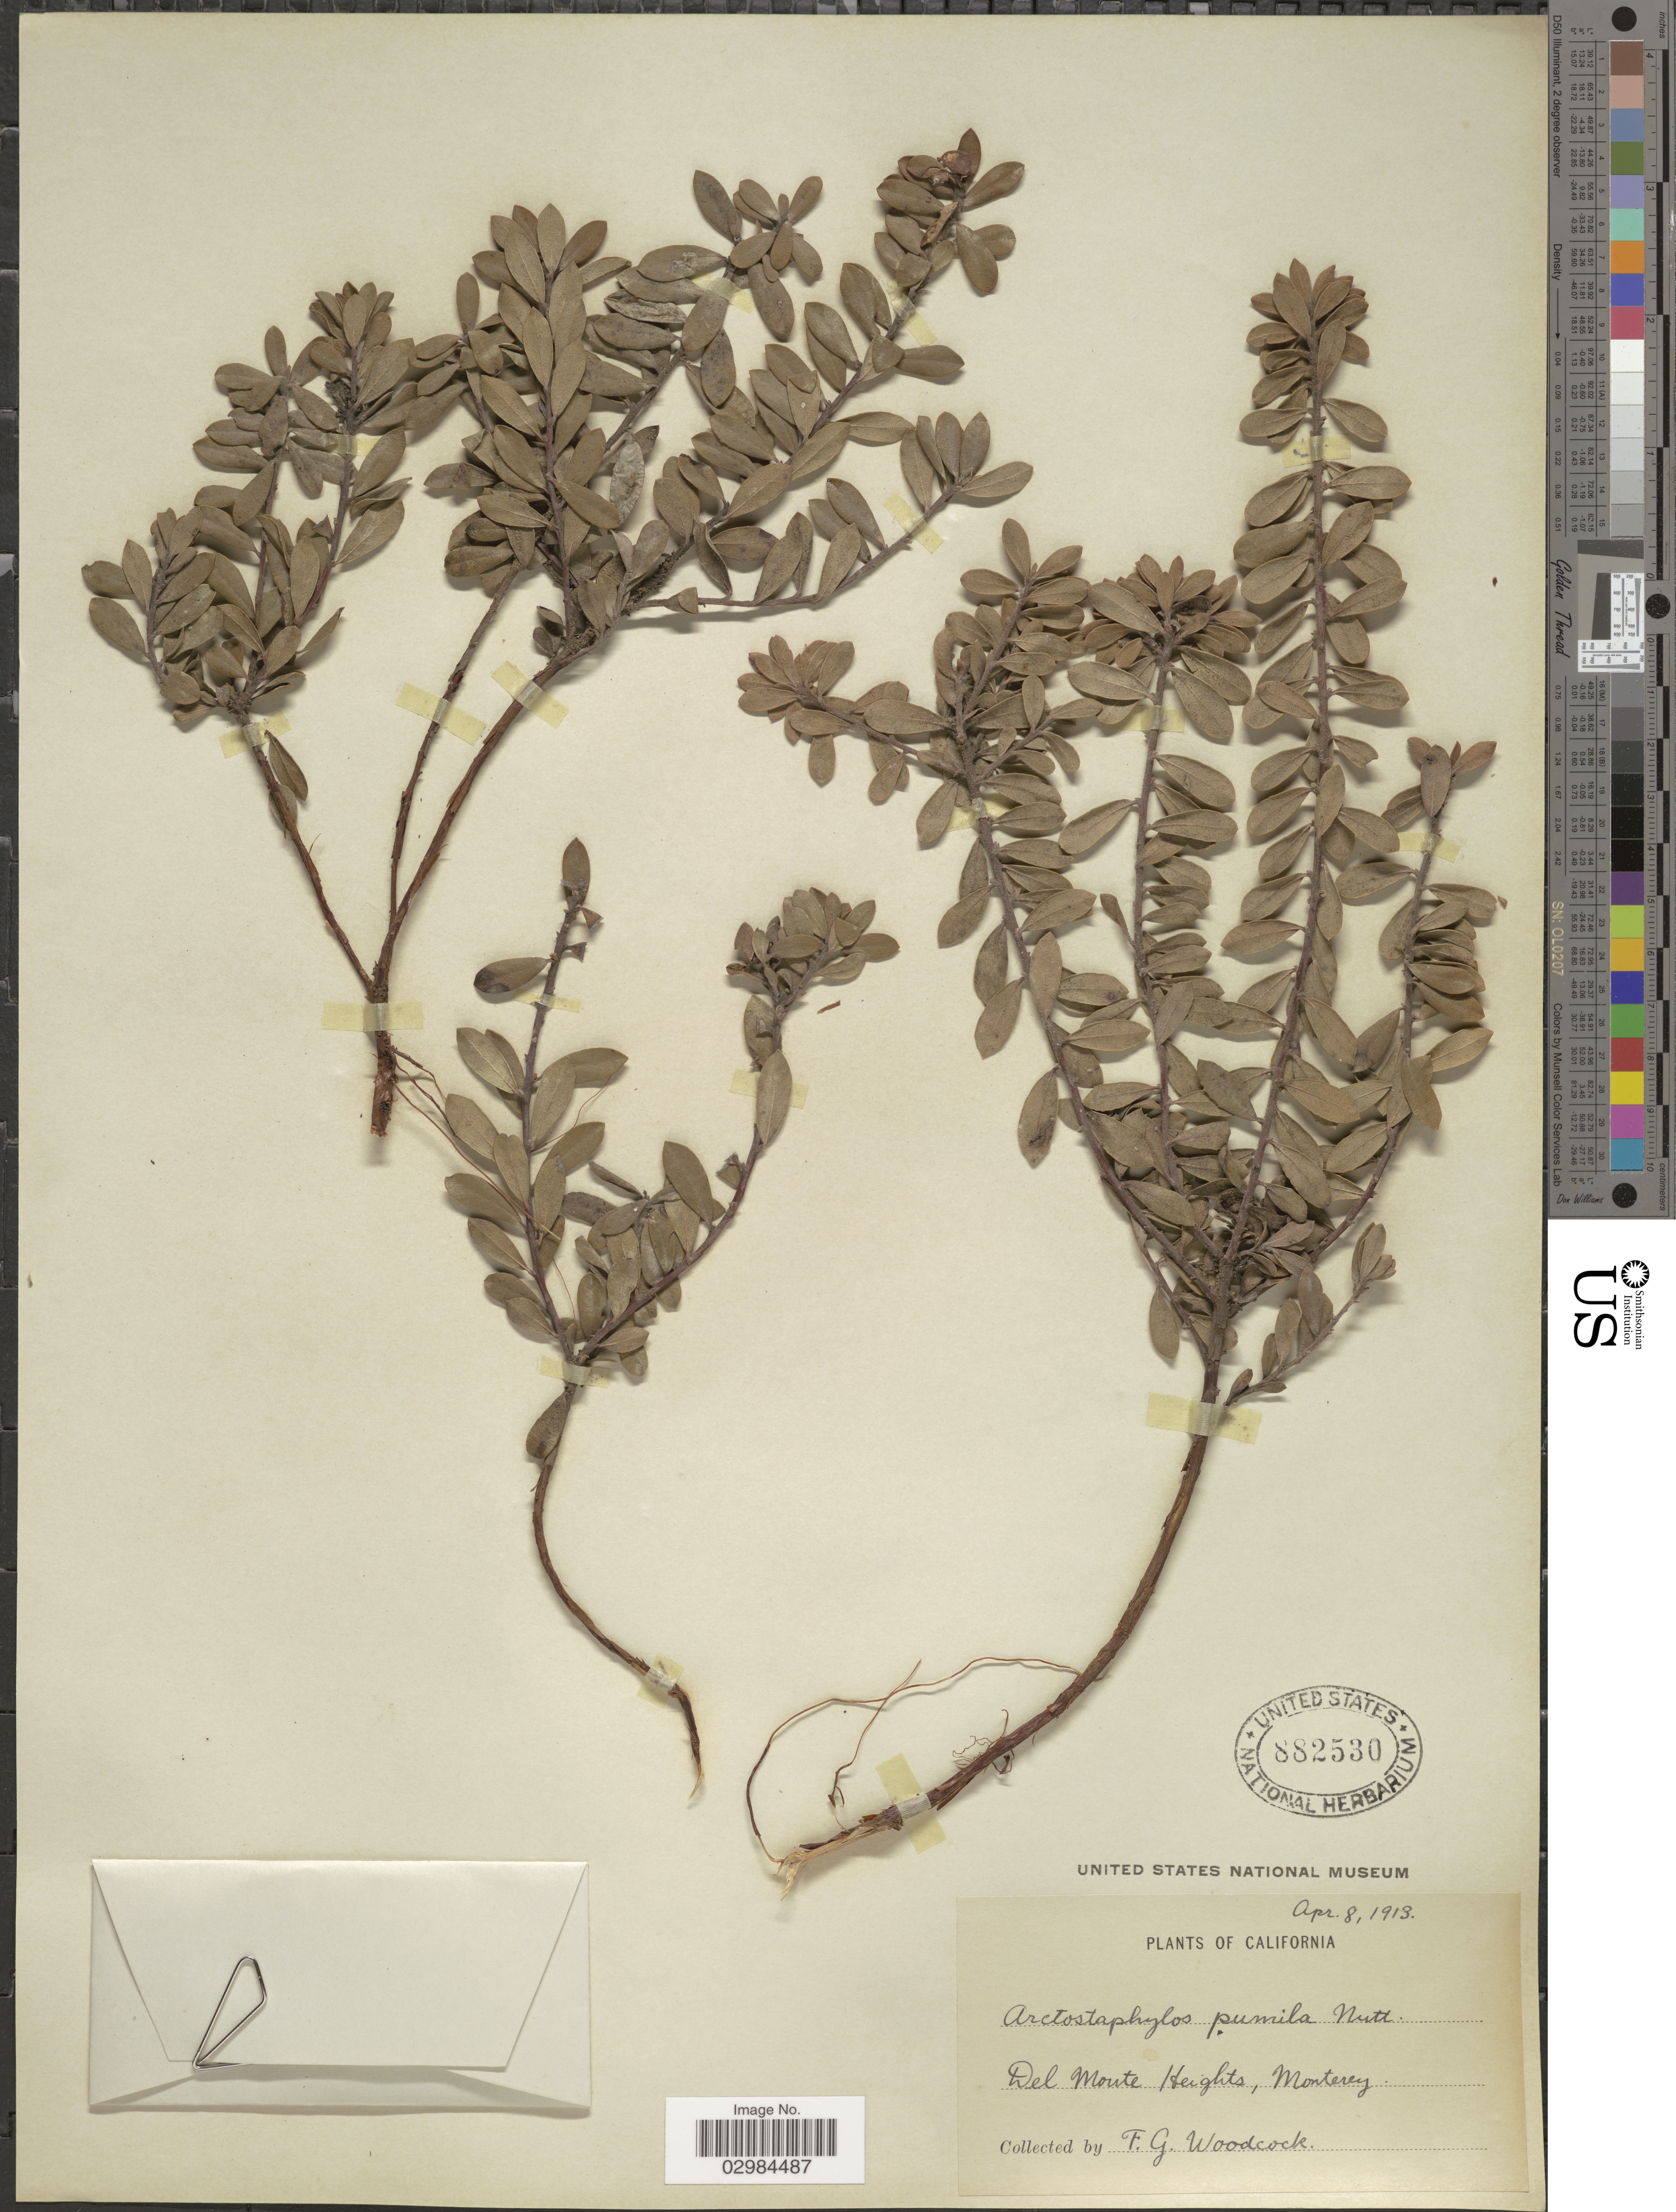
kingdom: Plantae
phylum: Tracheophyta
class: Magnoliopsida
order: Ericales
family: Ericaceae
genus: Arctostaphylos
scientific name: Arctostaphylos pumila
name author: Nutt.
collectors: F. Woodcock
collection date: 1913-04-08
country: United States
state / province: California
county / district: Monterey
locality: Del Monte Heights, Monterey.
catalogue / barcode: US 882530